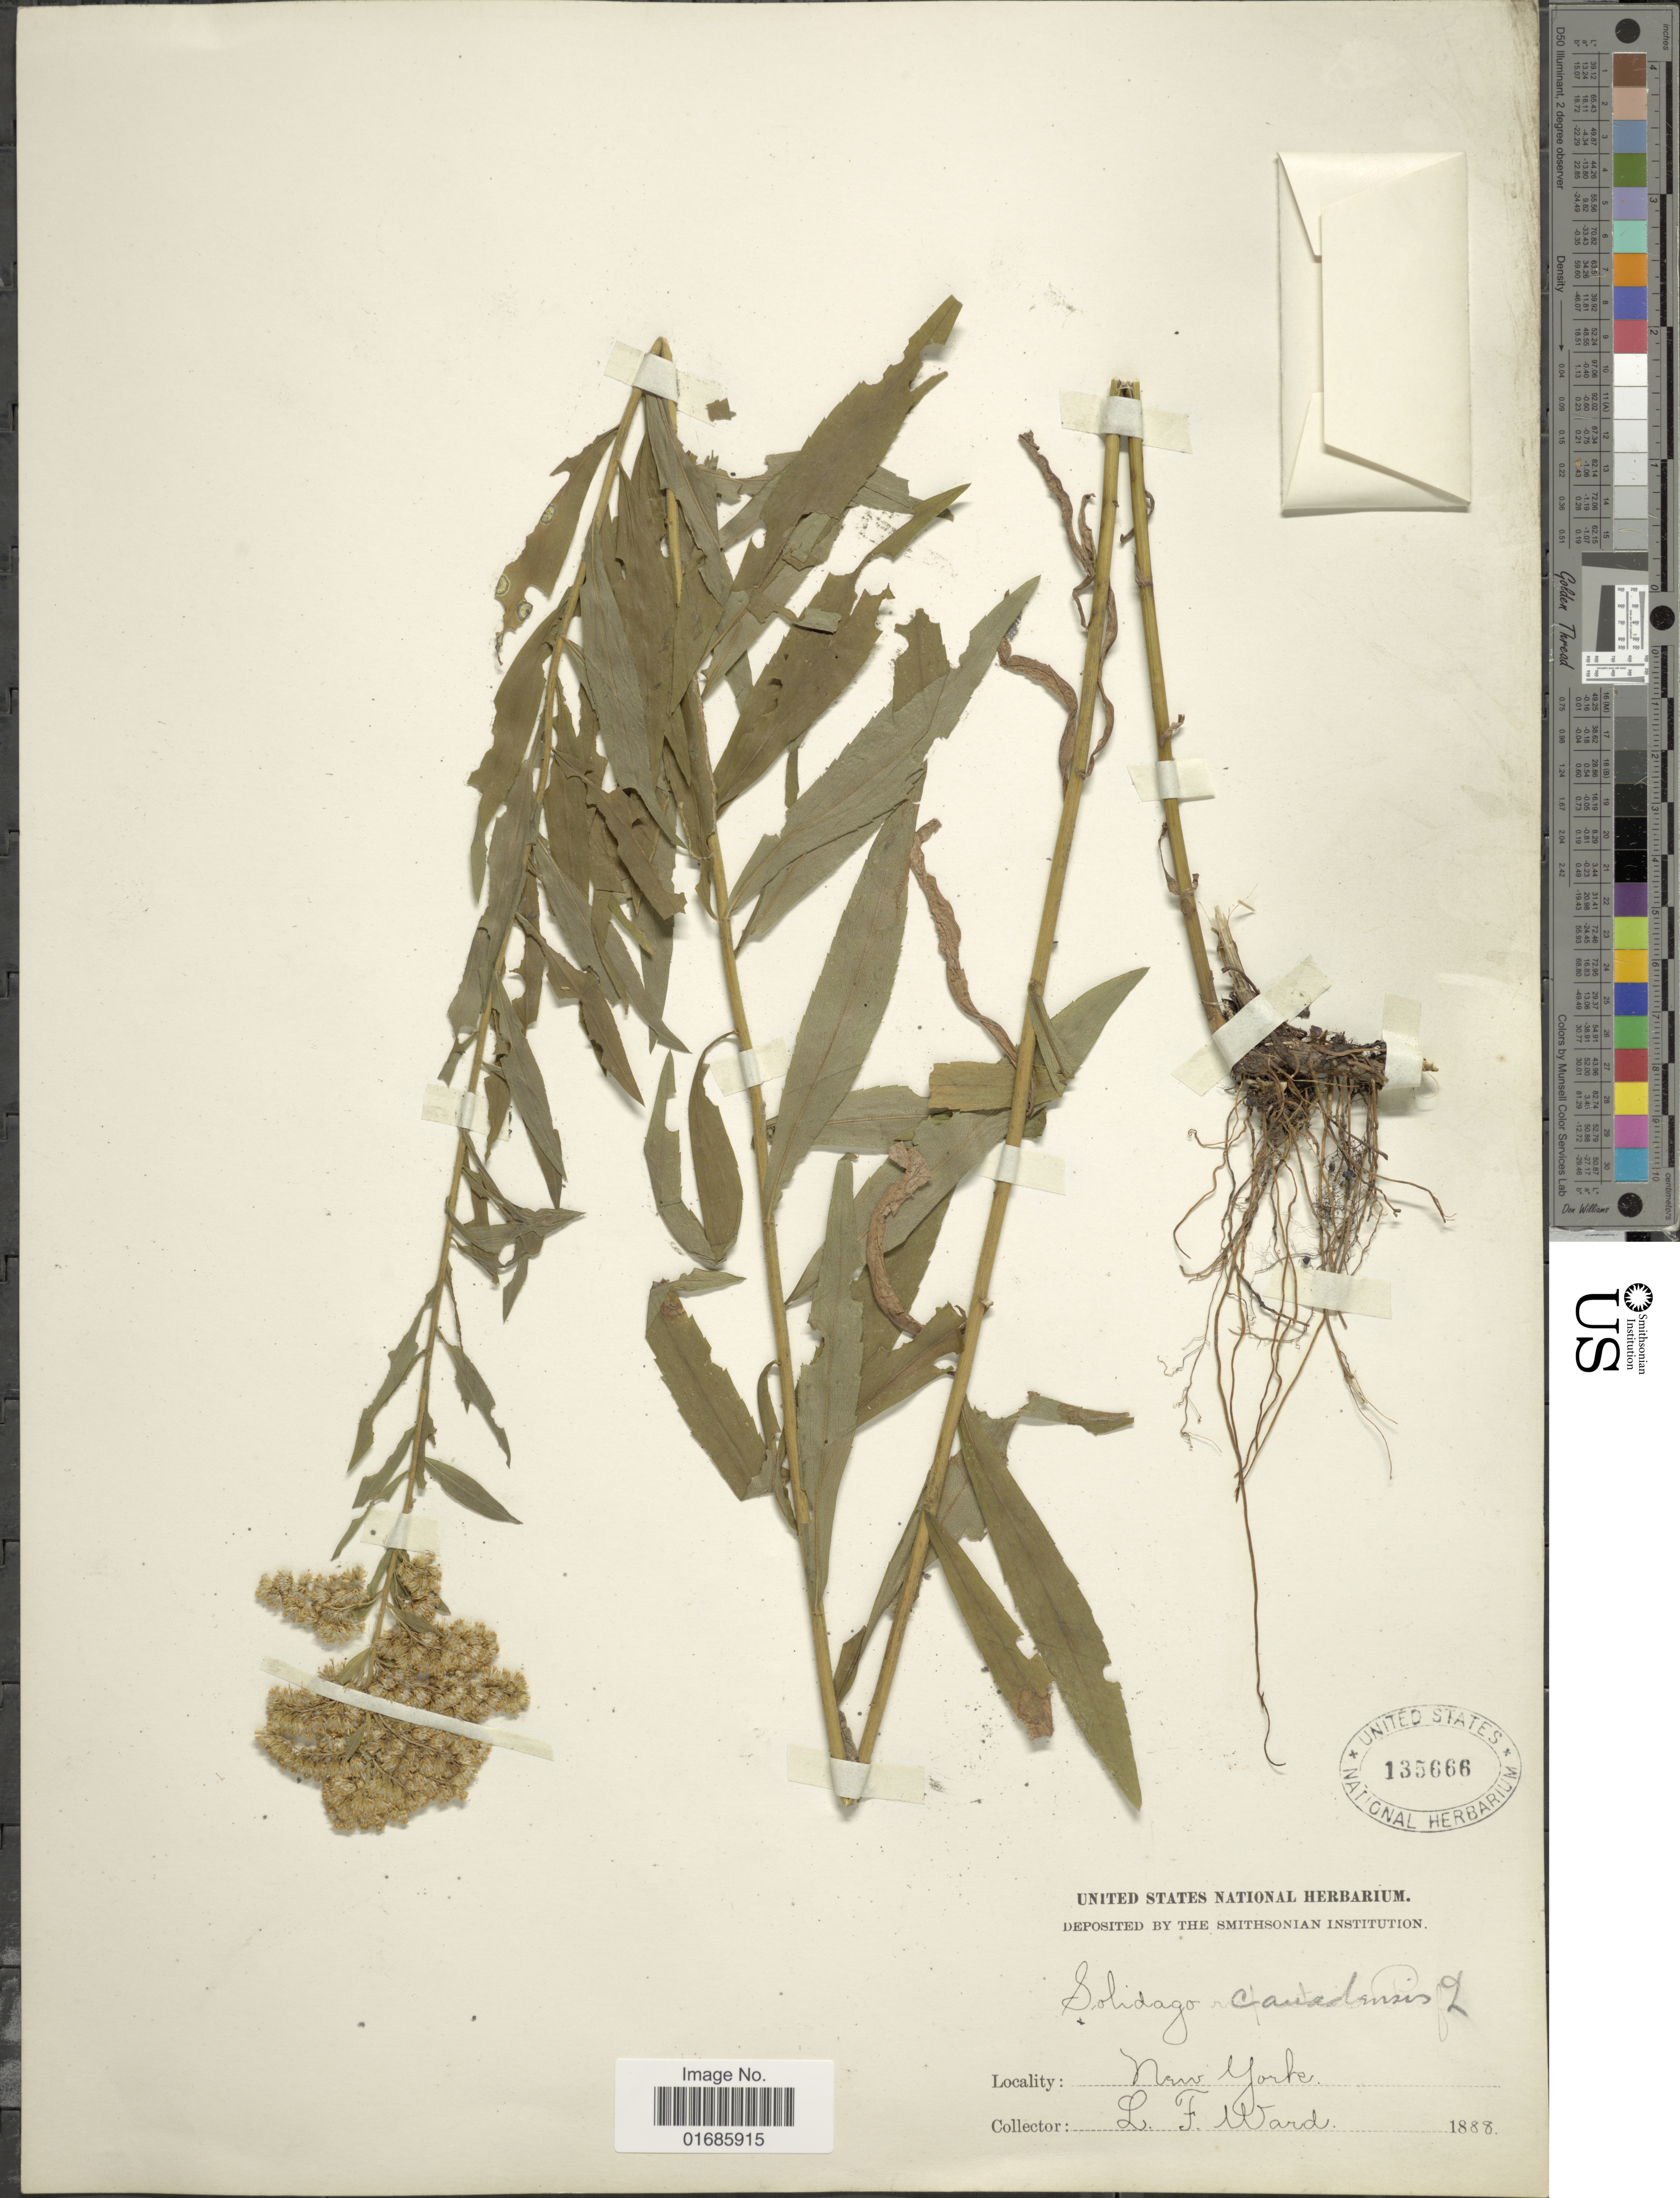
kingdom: Plantae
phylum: Tracheophyta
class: Magnoliopsida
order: Asterales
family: Asteraceae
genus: Solidago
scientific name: Solidago canadensis var. scabra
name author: (Muhl. ex Willd.) Torr. & A. Gray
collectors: L. Ward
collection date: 1888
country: United States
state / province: New York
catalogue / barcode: US 135666